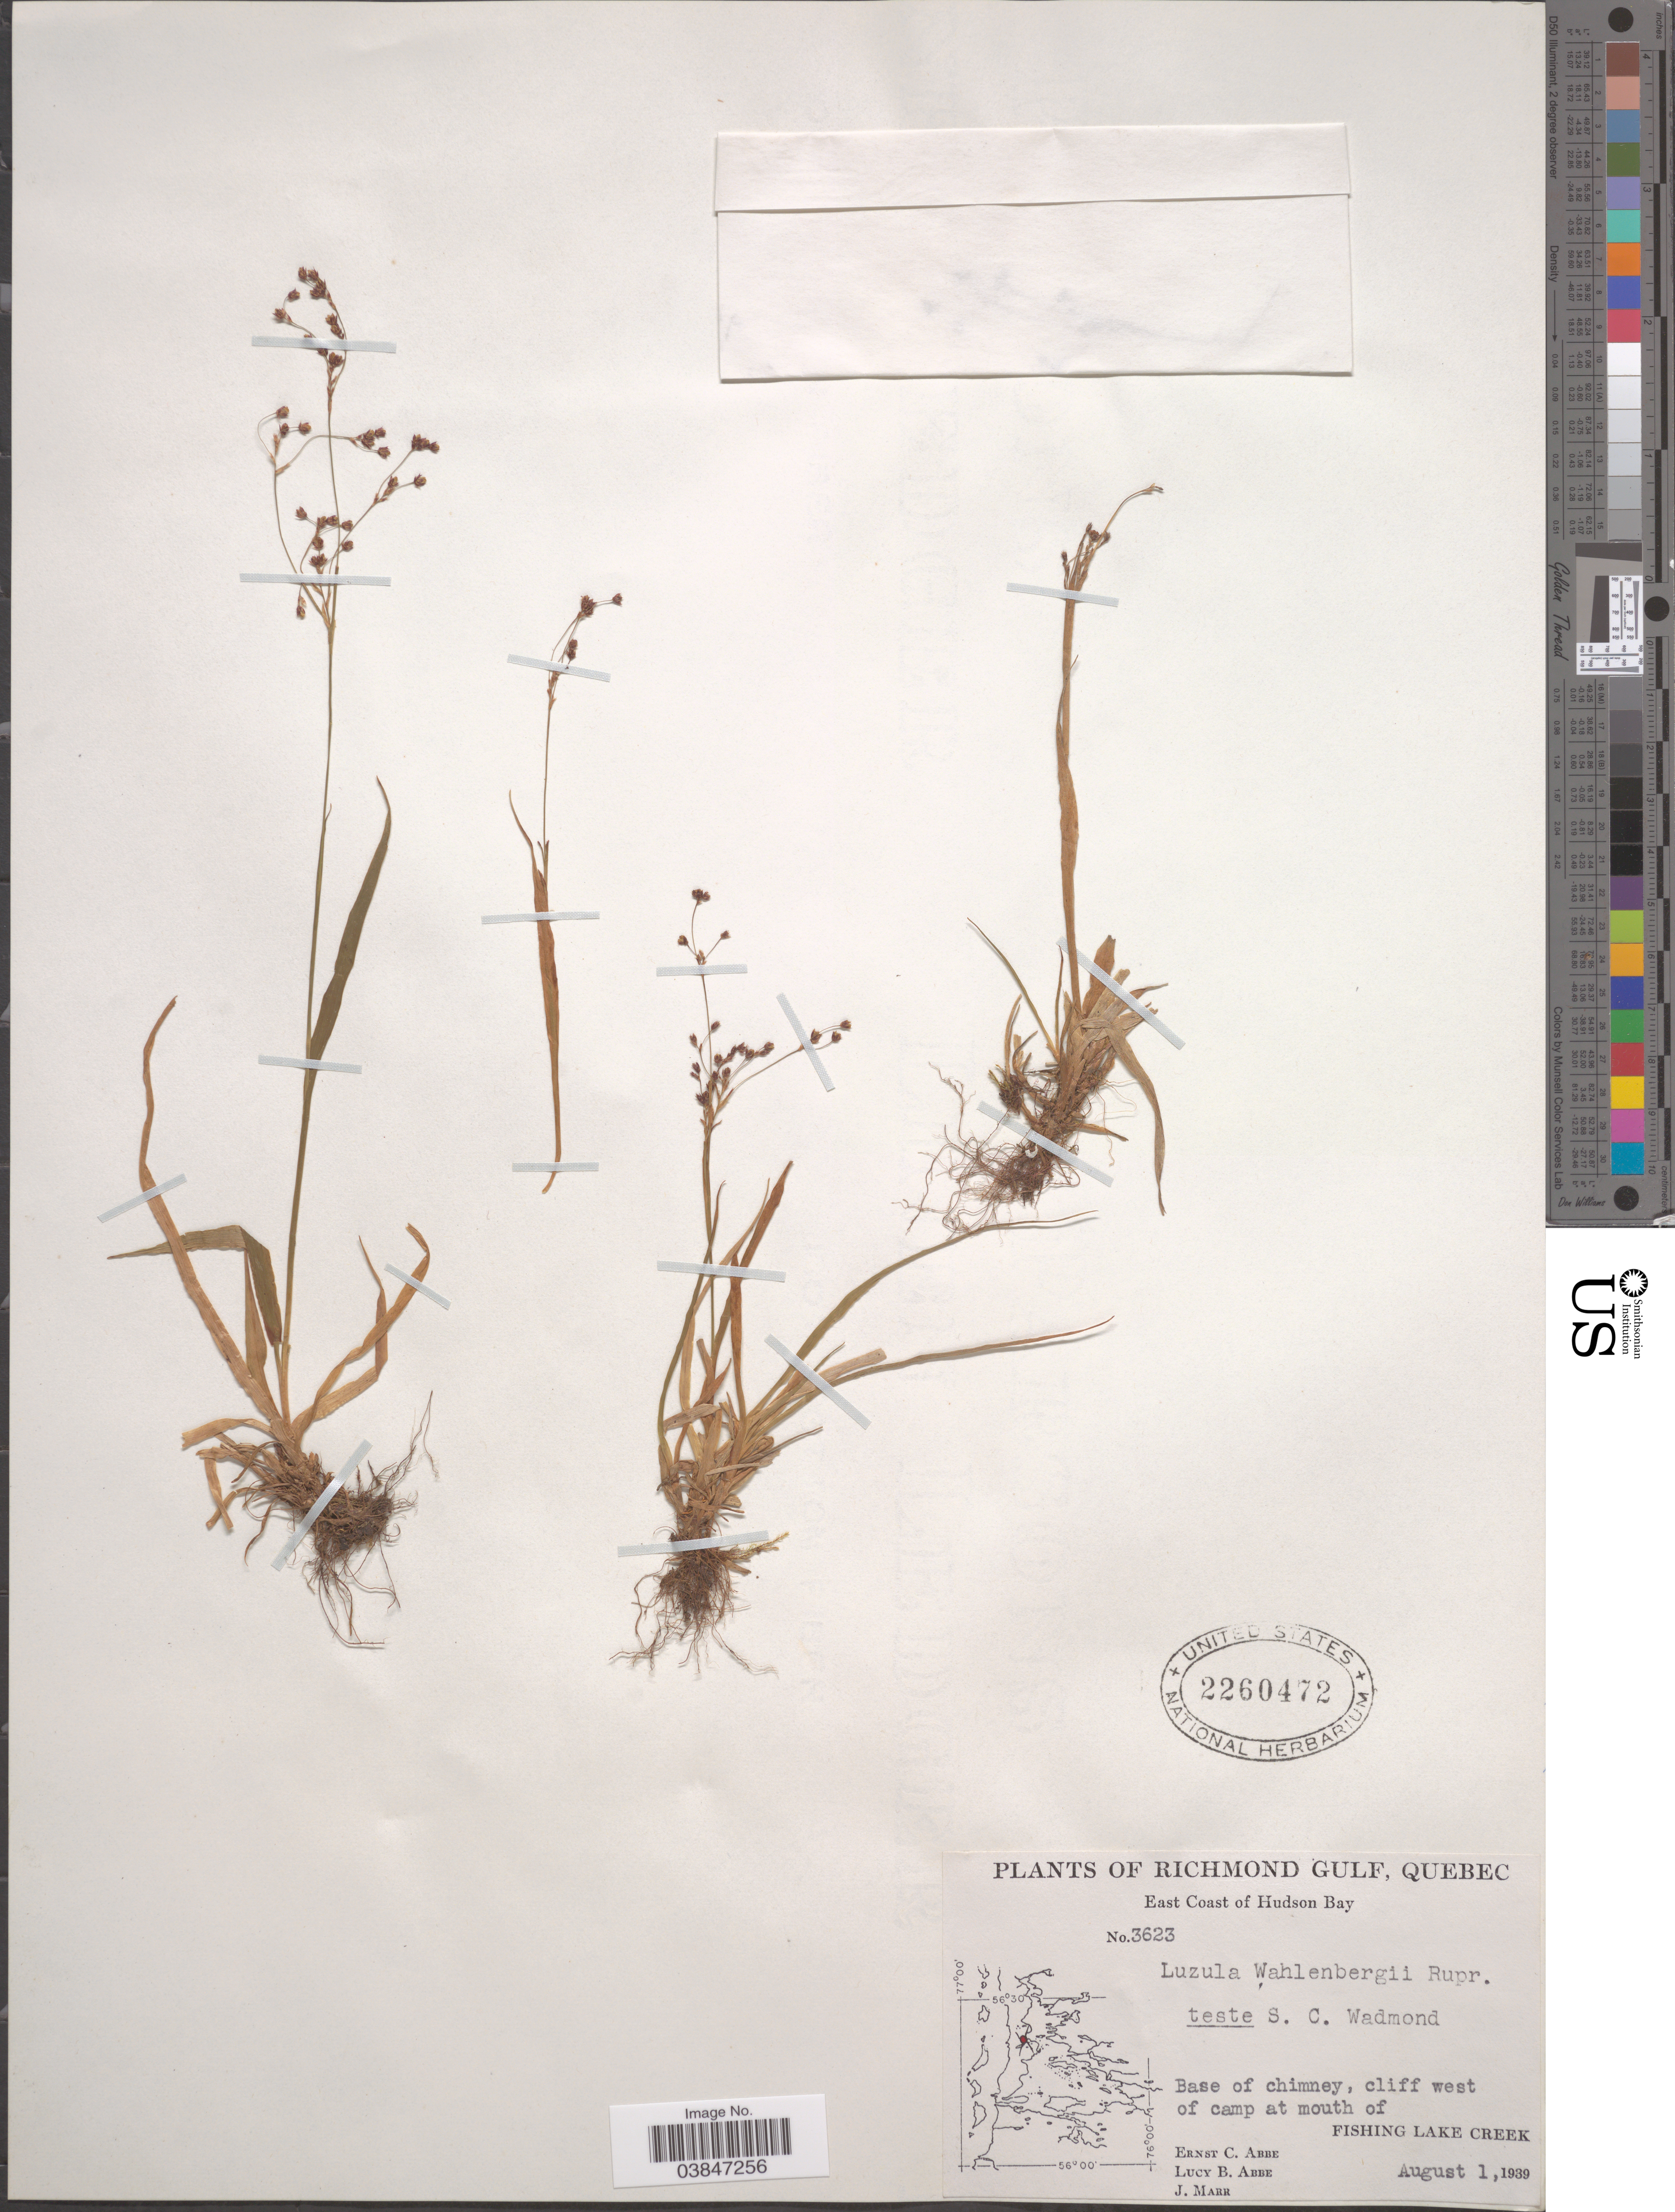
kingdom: Plantae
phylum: Tracheophyta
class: Liliopsida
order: Poales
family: Juncaceae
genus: Luzula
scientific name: Luzula wahlenbergii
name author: Rupr.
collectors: E. C. Abbe, L. B. Abbe & J. Marr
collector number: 3623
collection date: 1939-08-01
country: Canada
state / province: Quebec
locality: Richmond Gulf. East Coast of Hudson Bay. Base of chimney, cliff west of camp at mouth of Fishing Lake Creek.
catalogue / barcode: US 2260472